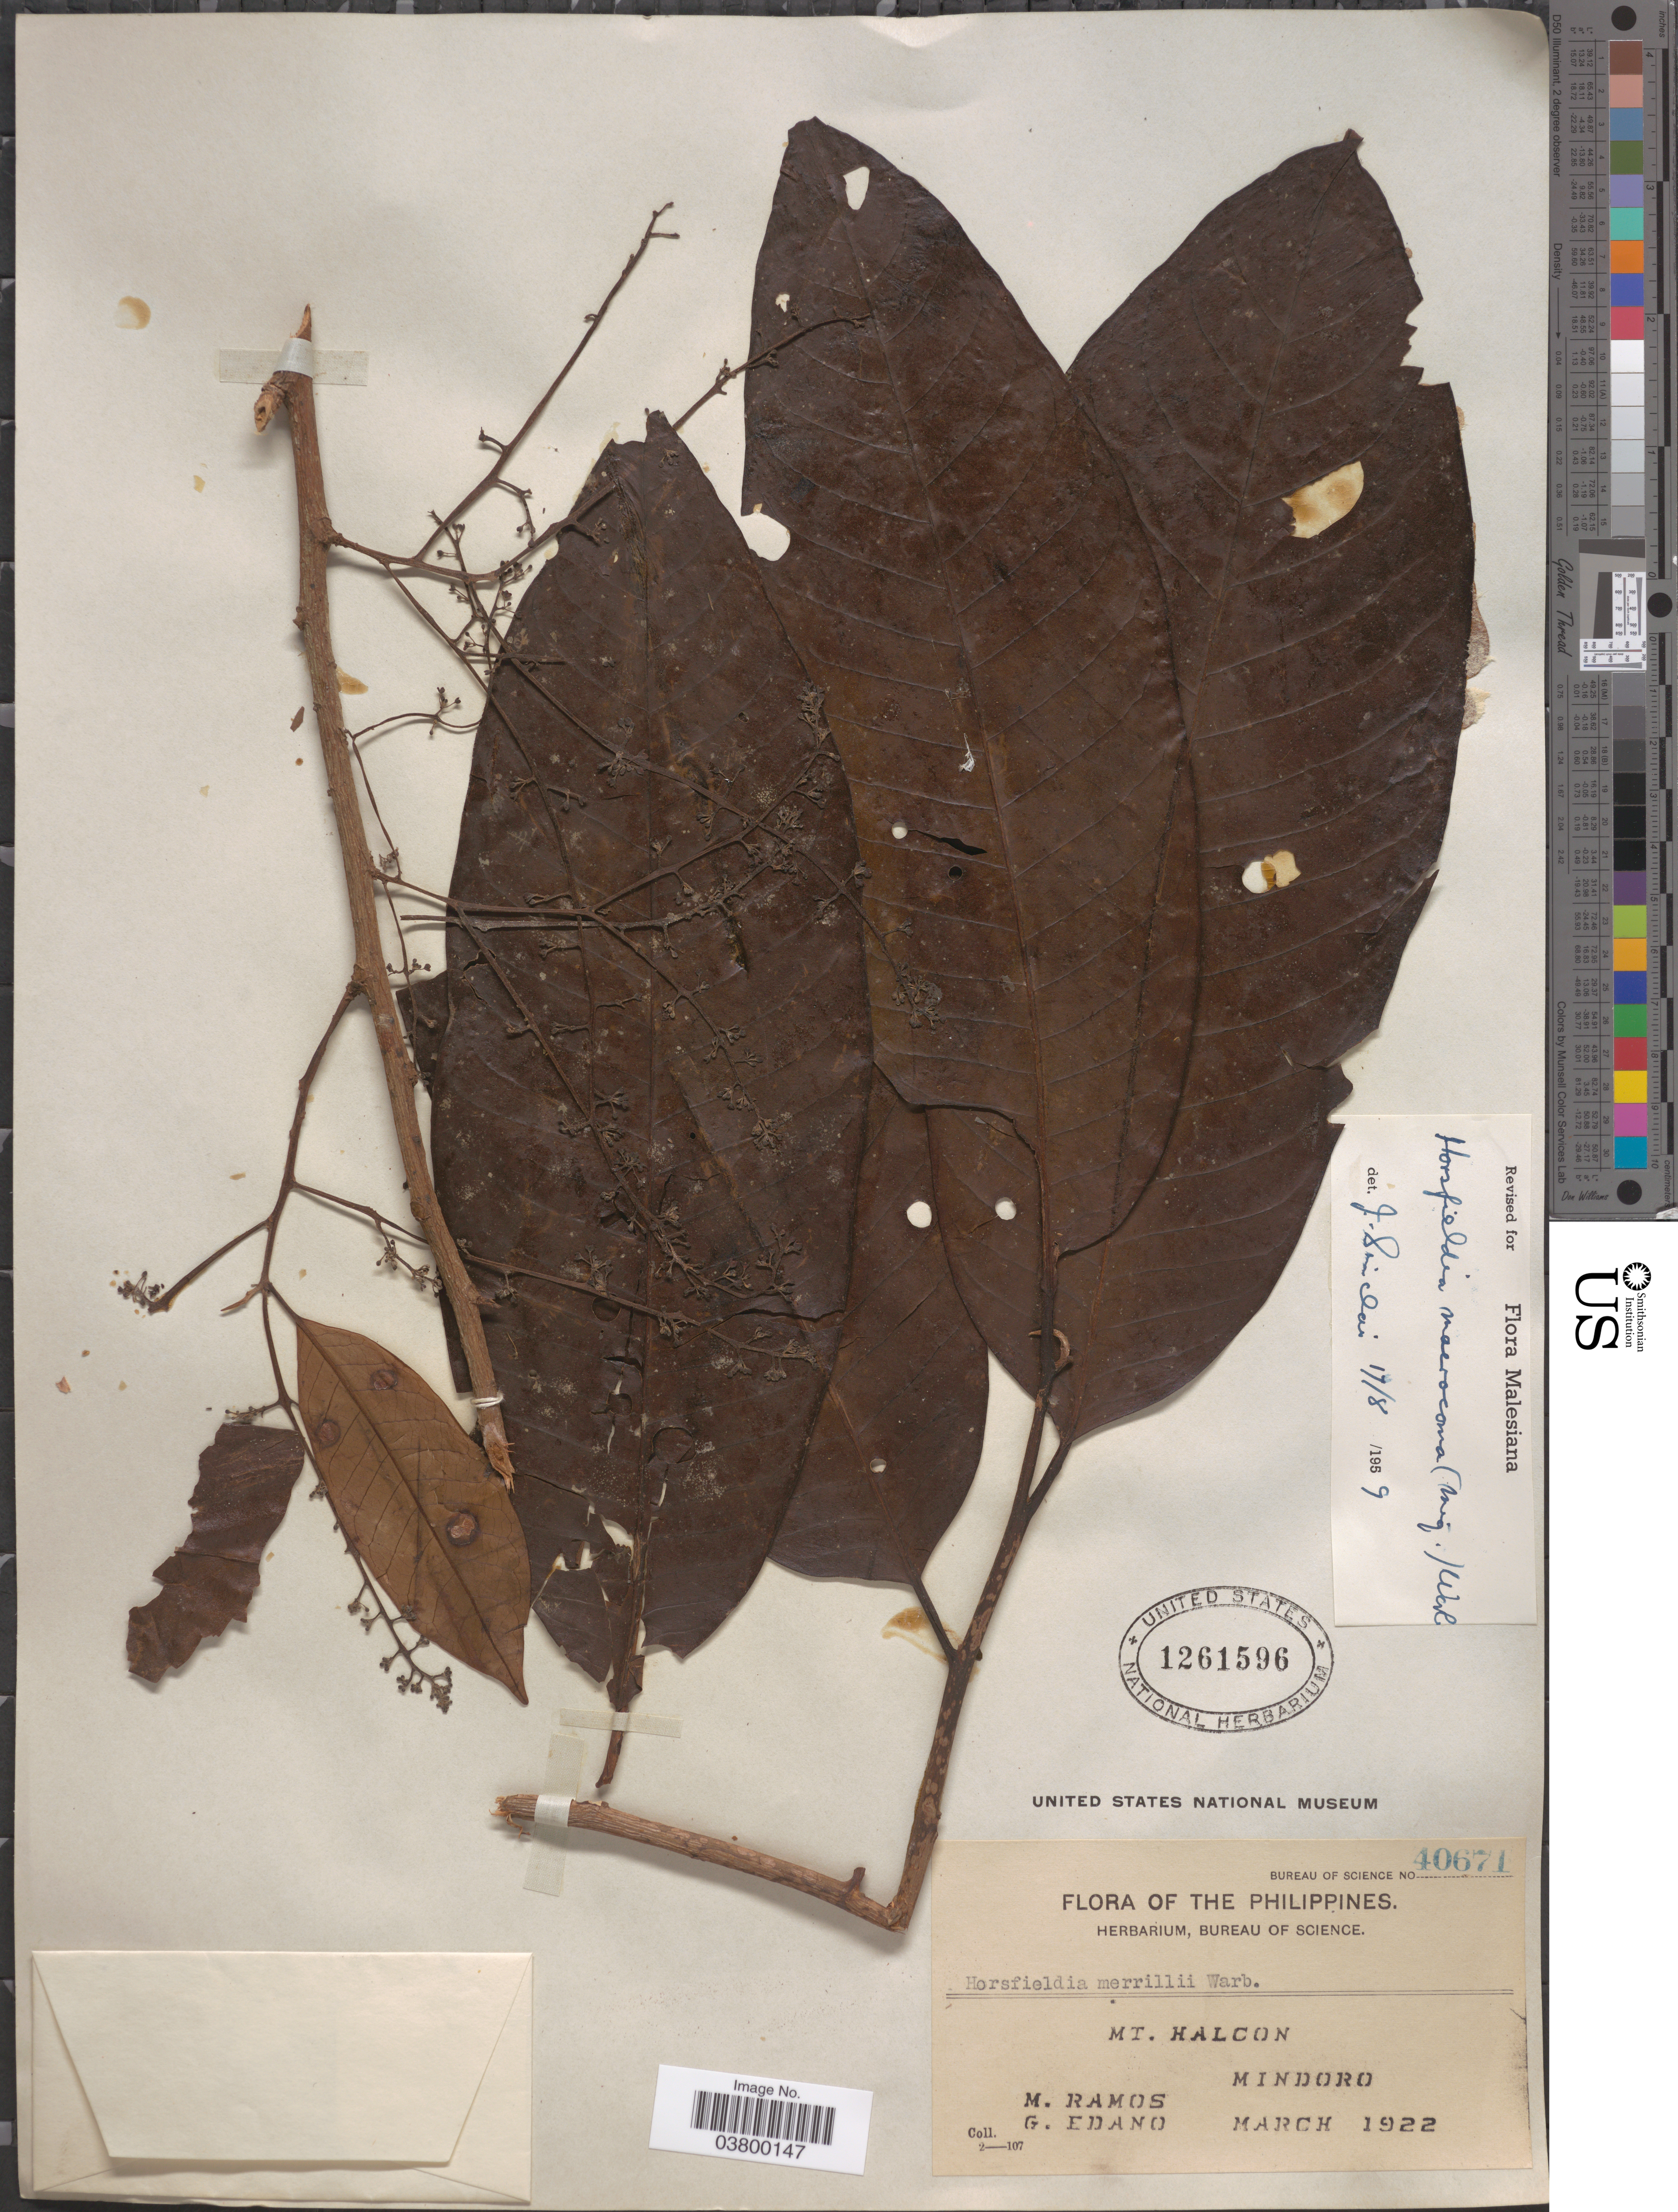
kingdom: Plantae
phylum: Tracheophyta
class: Magnoliopsida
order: Magnoliales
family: Myristicaceae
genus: Endocomia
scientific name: Endocomia macrocoma subsp. prainii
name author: (King) W.J. de Wilde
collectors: M. Ramos & G. Edaño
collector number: Bureau of Science 40671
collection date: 1922-03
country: Philippines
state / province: Mimaropa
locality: Mt. Halcon. Mindoro.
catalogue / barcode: US 1261596